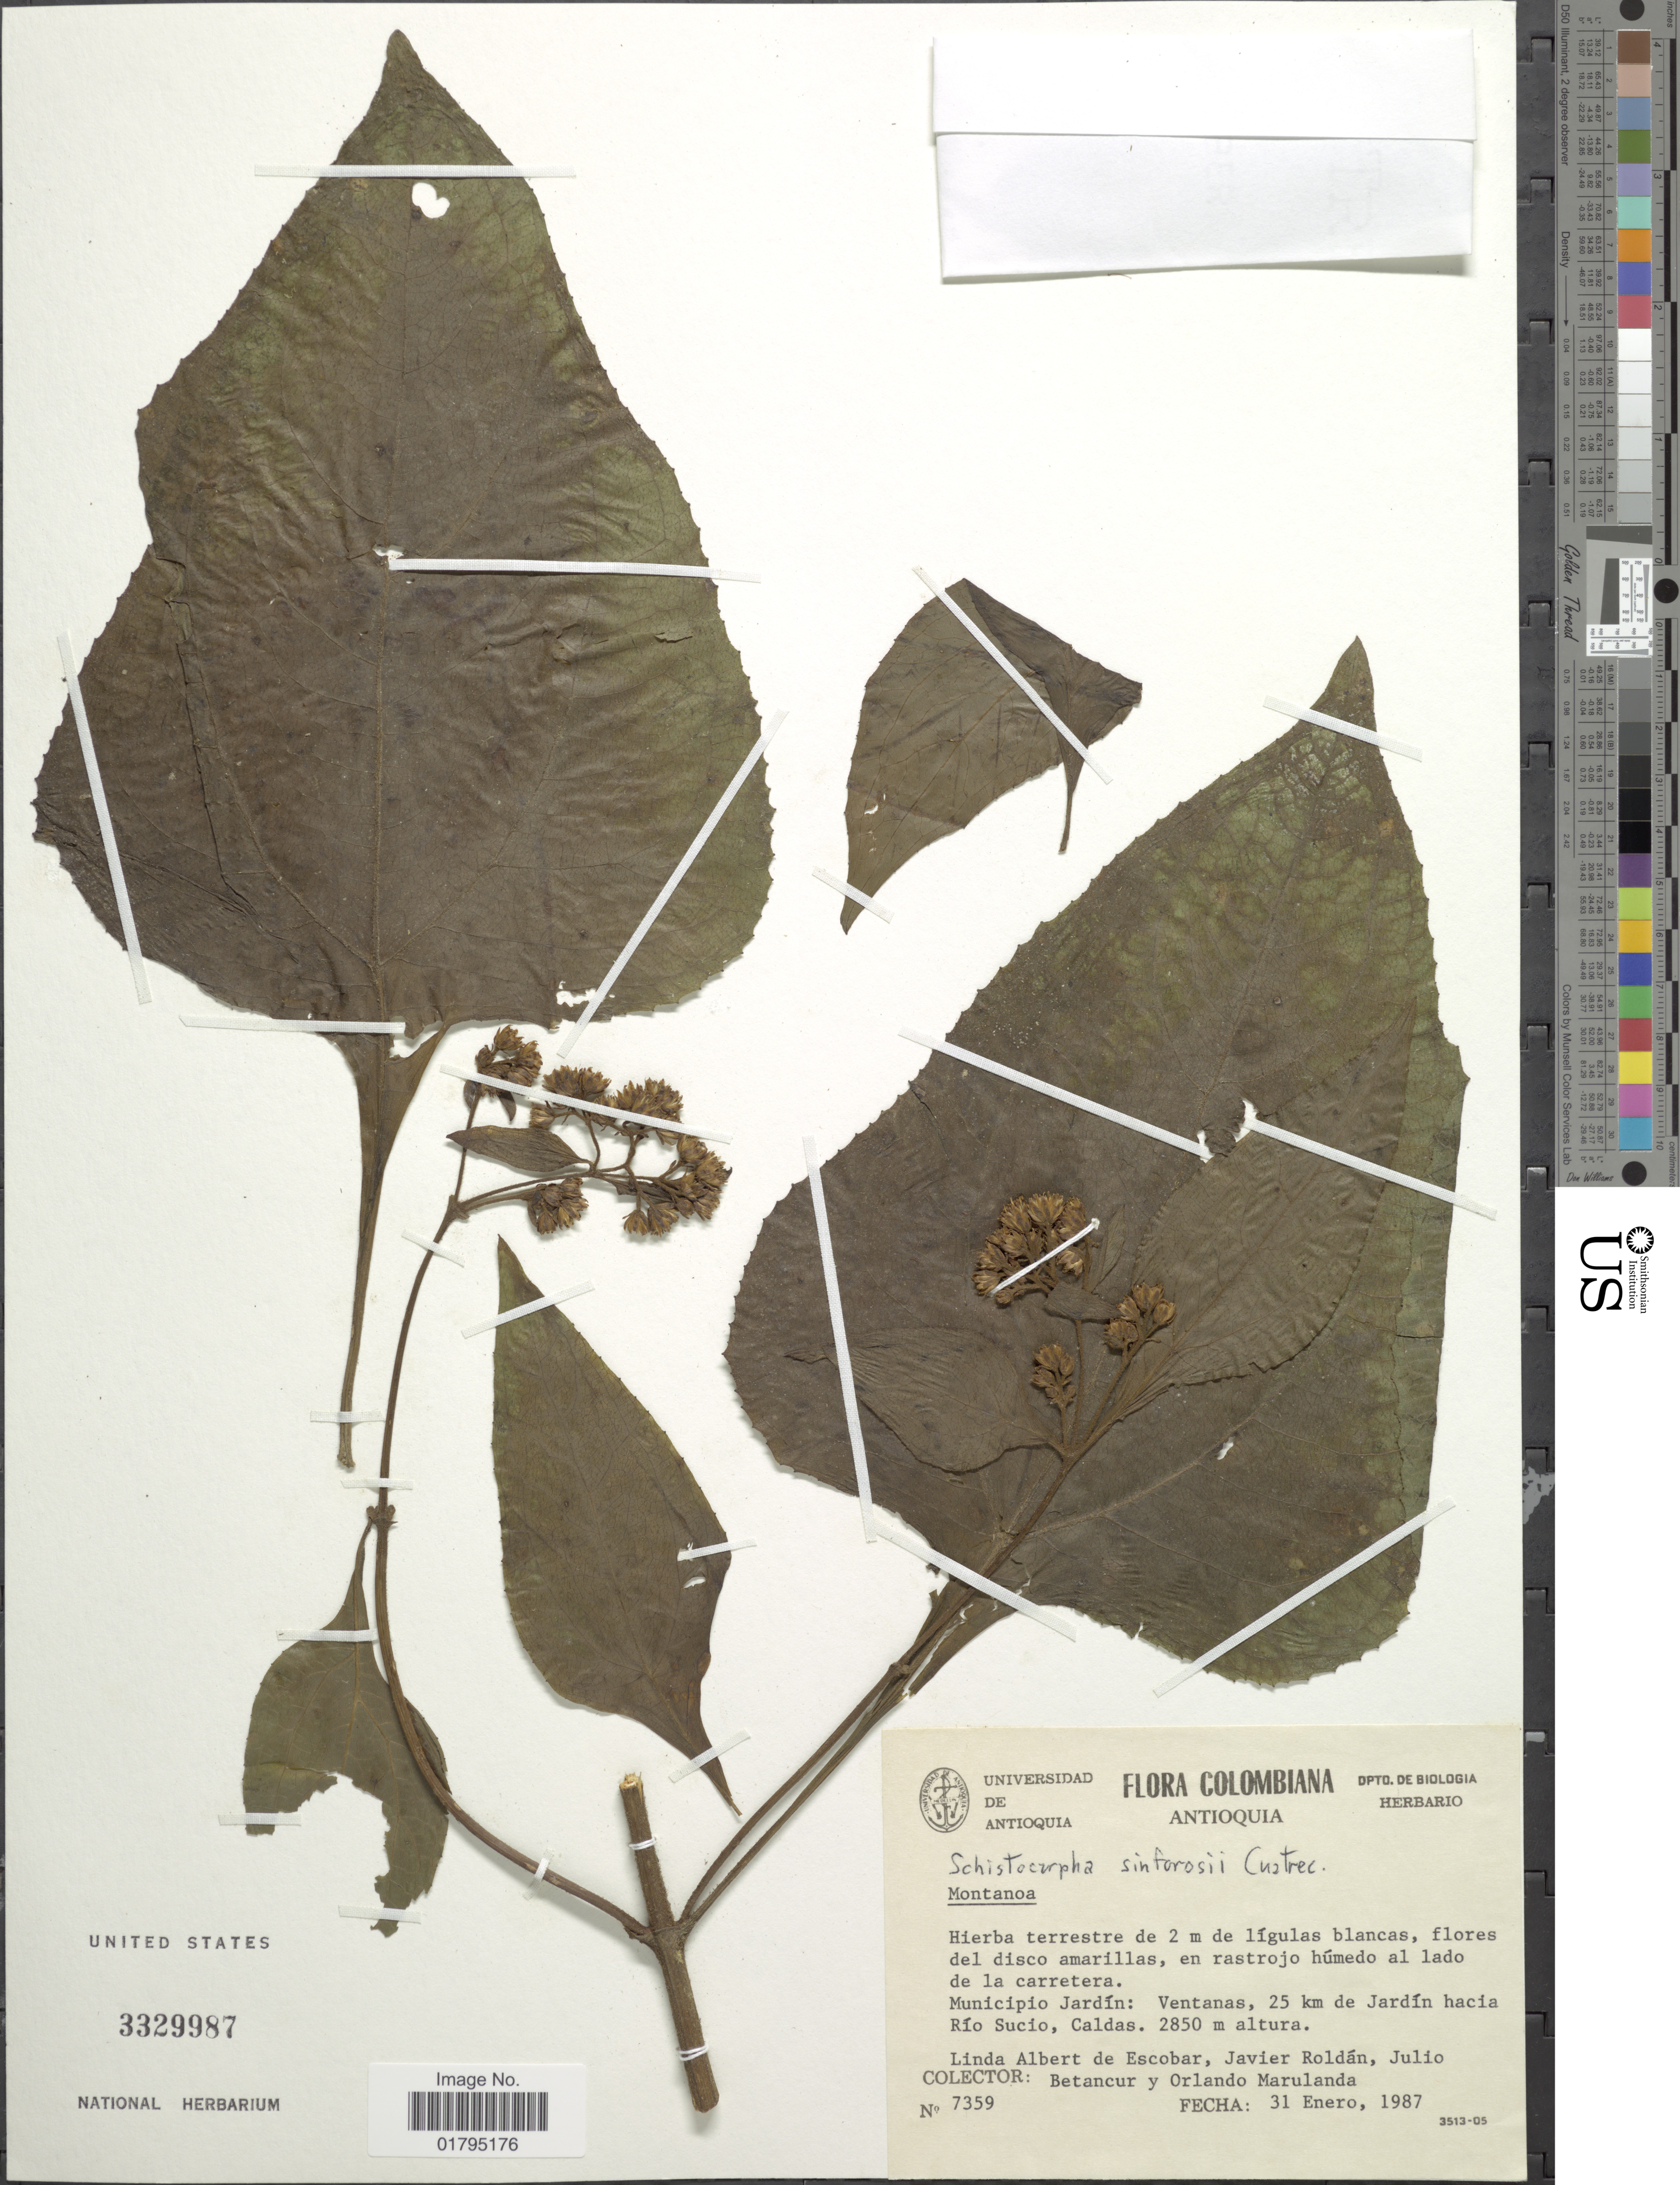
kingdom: Plantae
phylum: Tracheophyta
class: Magnoliopsida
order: Asterales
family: Asteraceae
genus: Schistocarpha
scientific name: Schistocarpha sinforosii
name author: Cuatrec.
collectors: L. K. de Escobar, F. J. Roldán, J. Betancur & O. Marulanda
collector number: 7359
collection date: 1987-01-31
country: Colombia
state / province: Caldas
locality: Municipio Jardin: Vetanas. 25 km de Jardin hacia Rio Sucio, Caldas.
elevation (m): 2850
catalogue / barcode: US 3329987